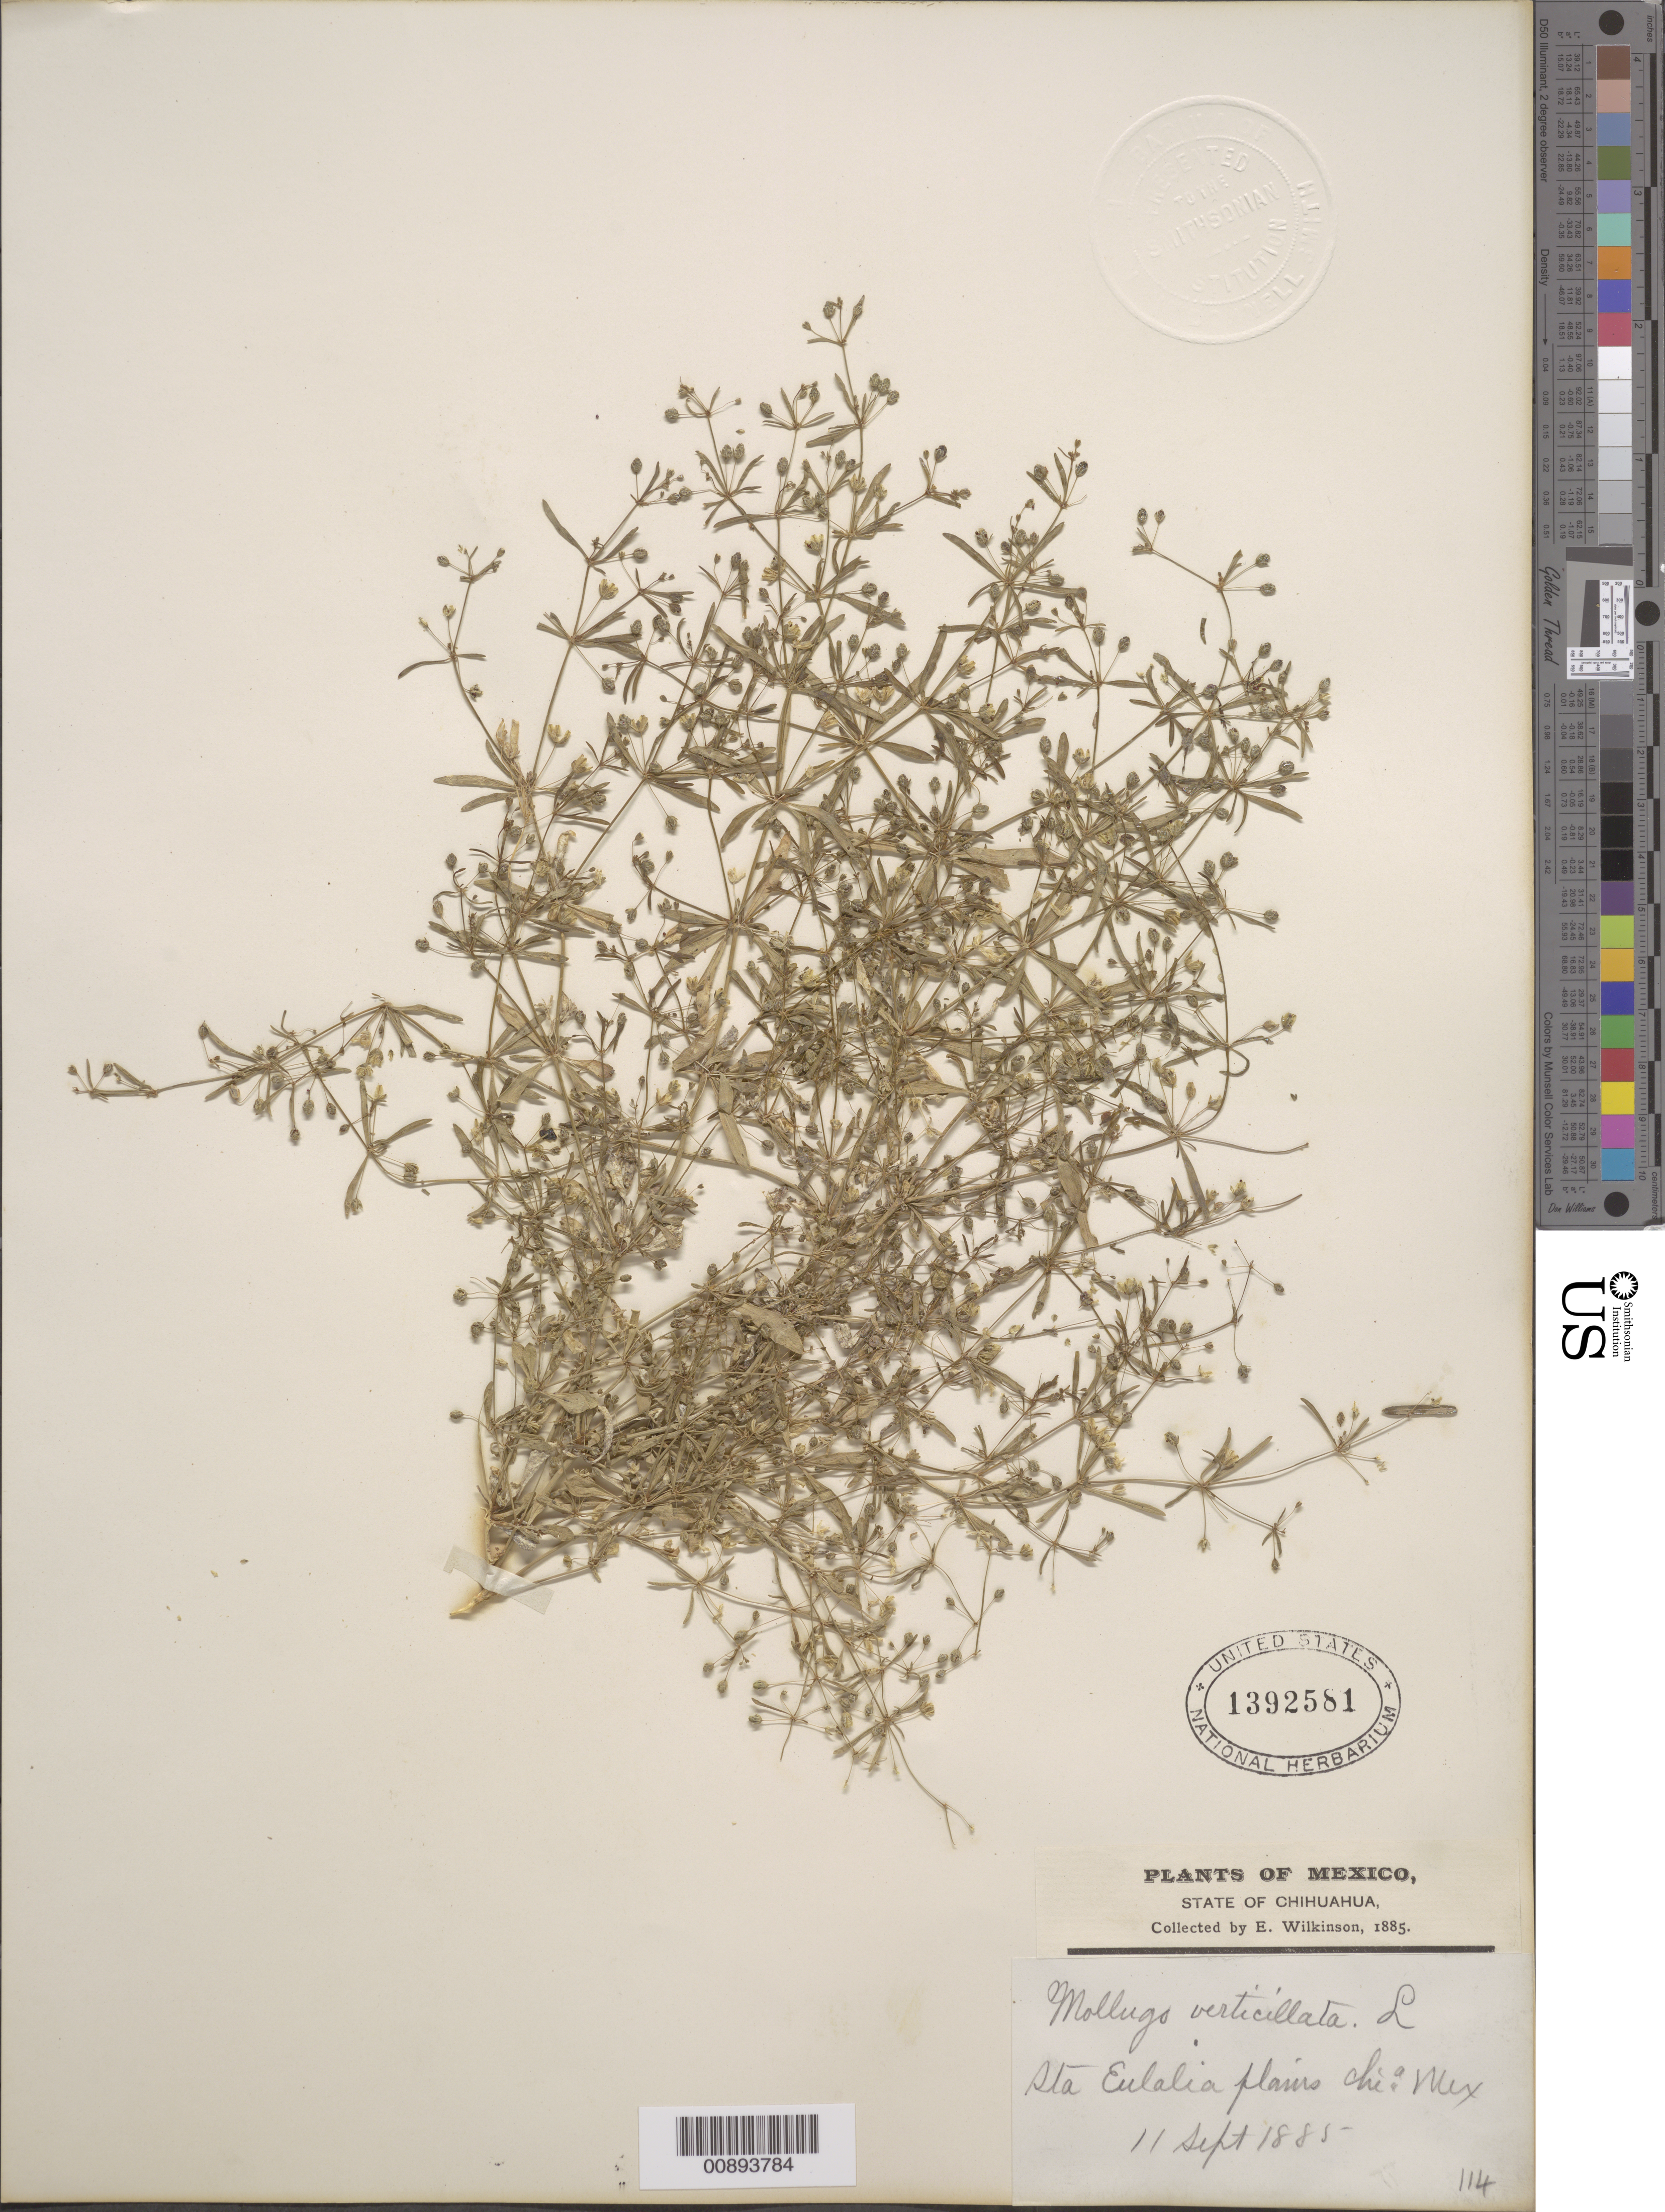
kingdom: Plantae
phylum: Tracheophyta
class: Magnoliopsida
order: Caryophyllales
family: Molluginaceae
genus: Mollugo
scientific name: Mollugo verticillata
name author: L.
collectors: E. Wilkinson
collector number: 114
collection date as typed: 11 Sep 1885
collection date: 1885-09-11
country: Mexico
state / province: Chihuahua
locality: Sta. Eulalia plains, Chihuahua.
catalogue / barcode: US 1392581